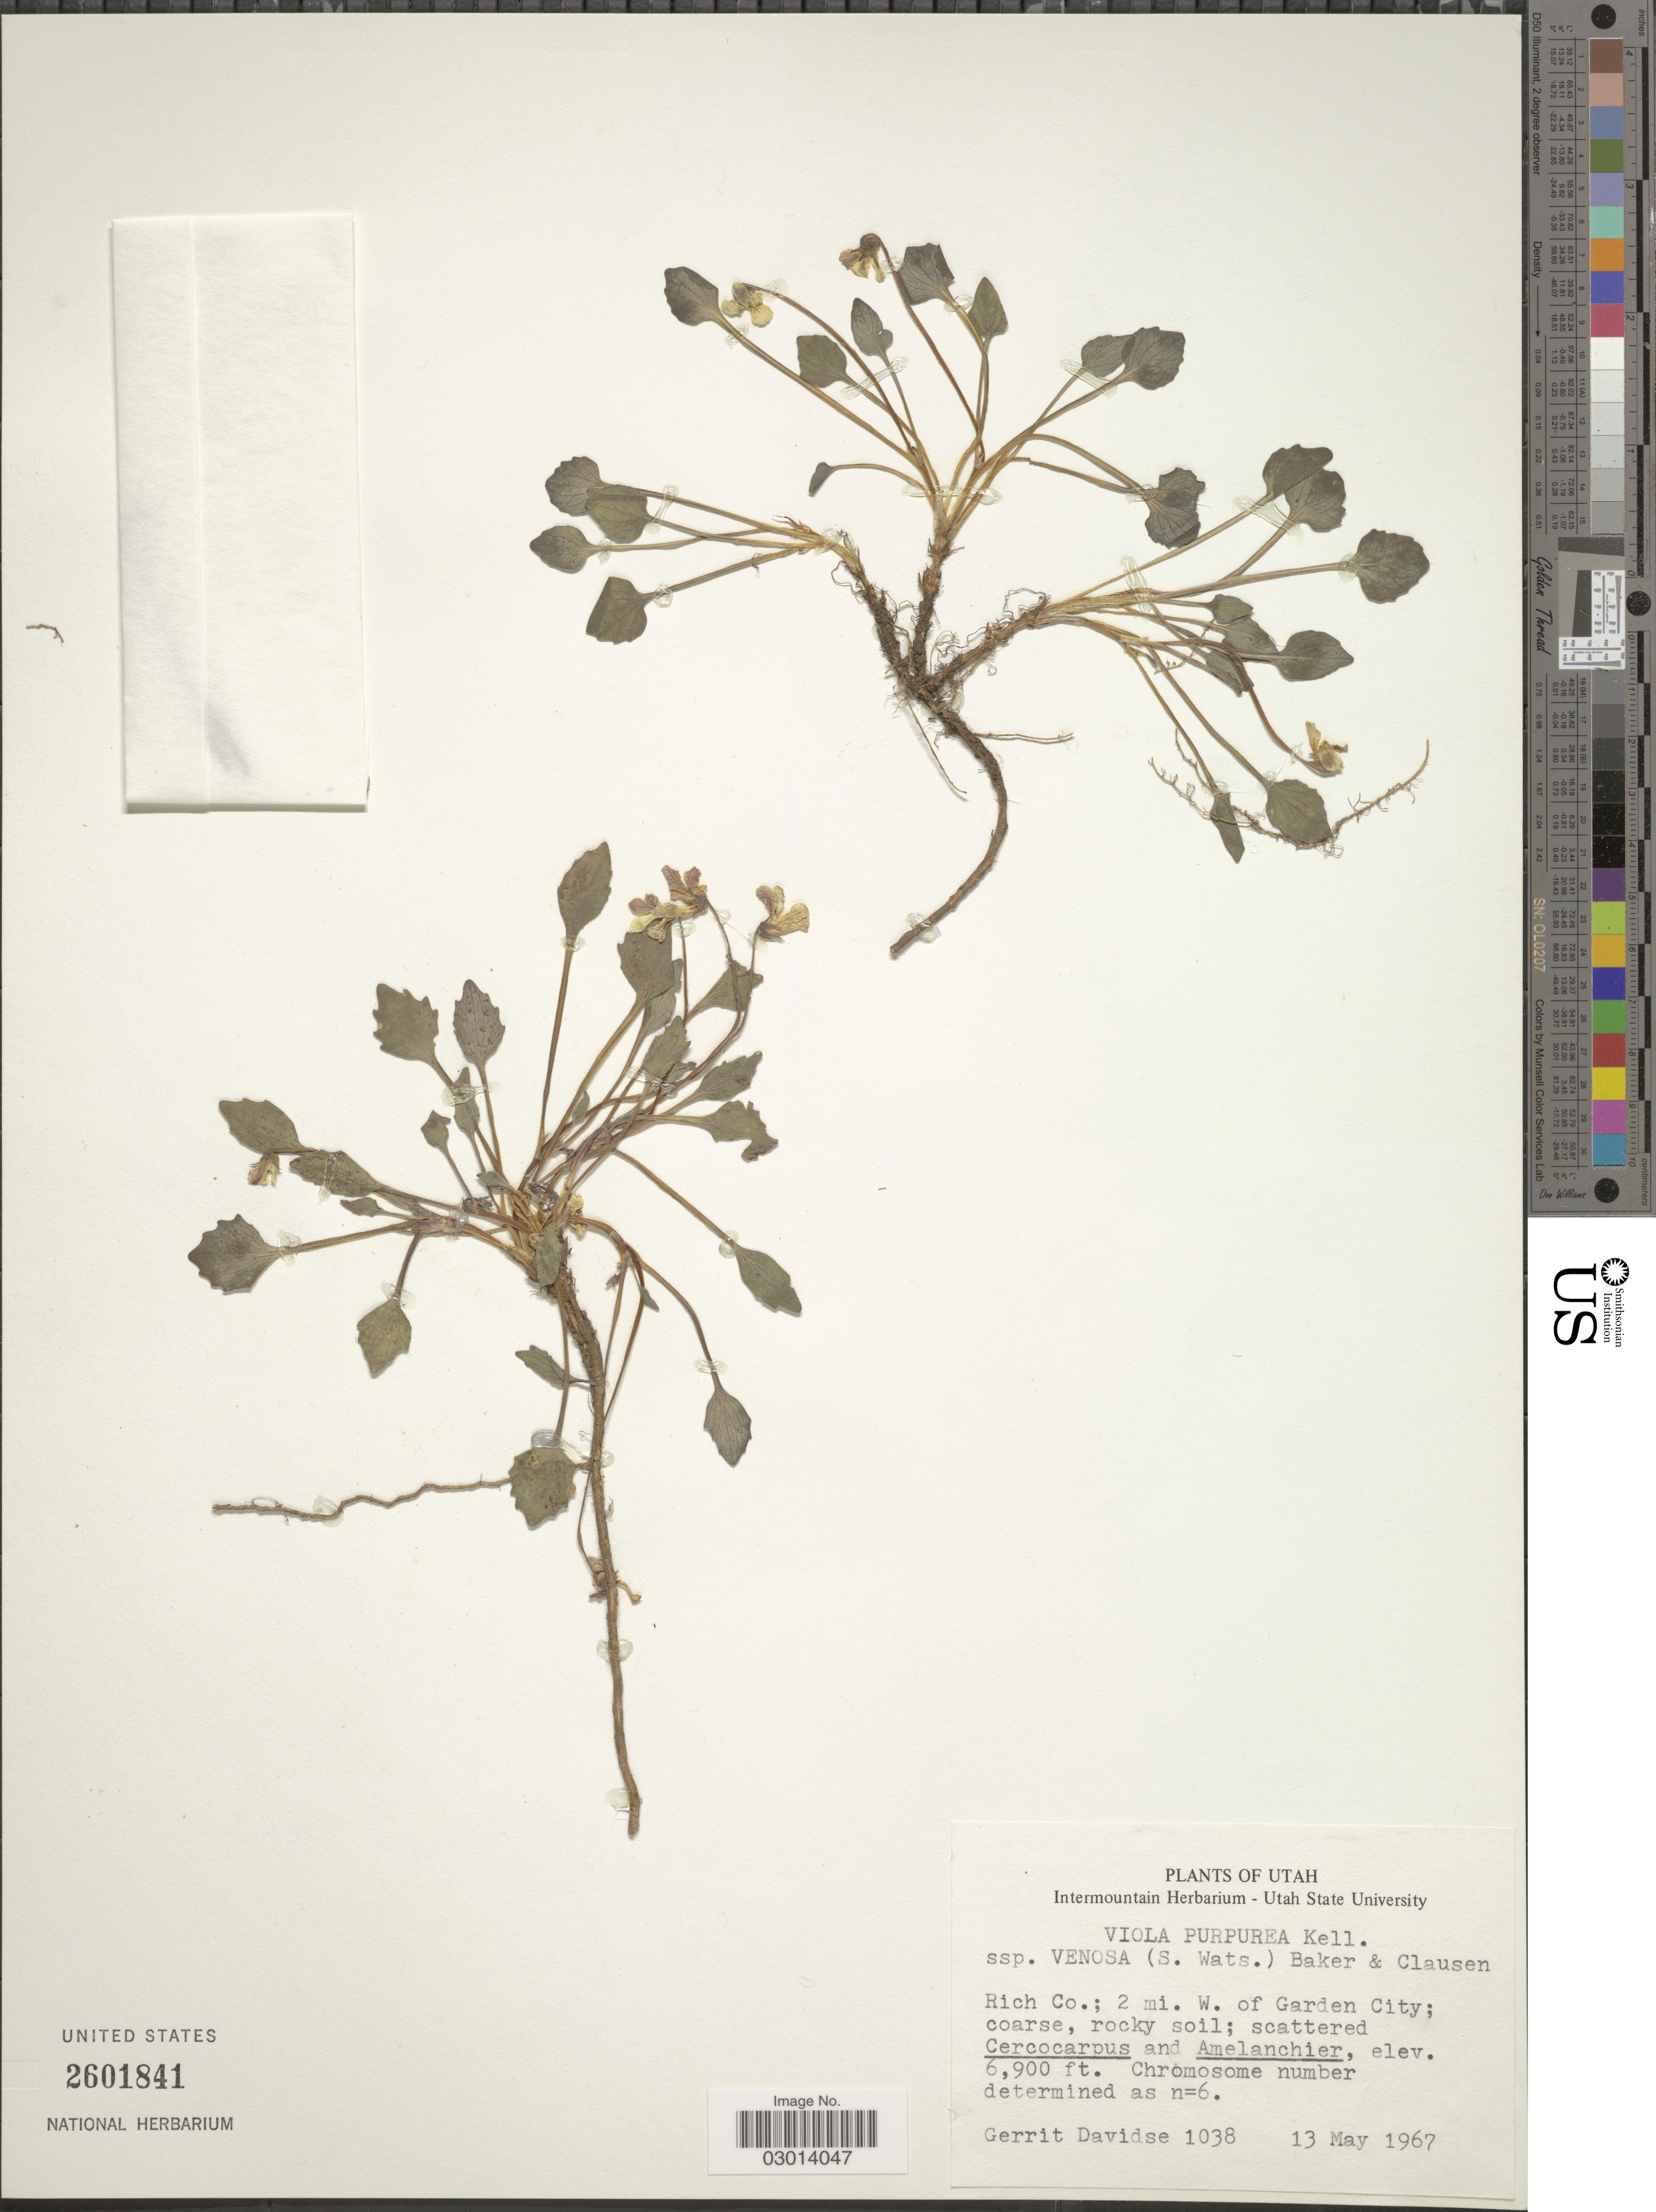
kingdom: Plantae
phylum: Tracheophyta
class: Magnoliopsida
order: Malpighiales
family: Violaceae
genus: Viola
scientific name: Viola purpurea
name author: Kellogg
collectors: G. Davidse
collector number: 1038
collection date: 1967-05-13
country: United States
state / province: Utah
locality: Rich Co.; 2 mi. W. of Garden City.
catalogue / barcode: US 2601841